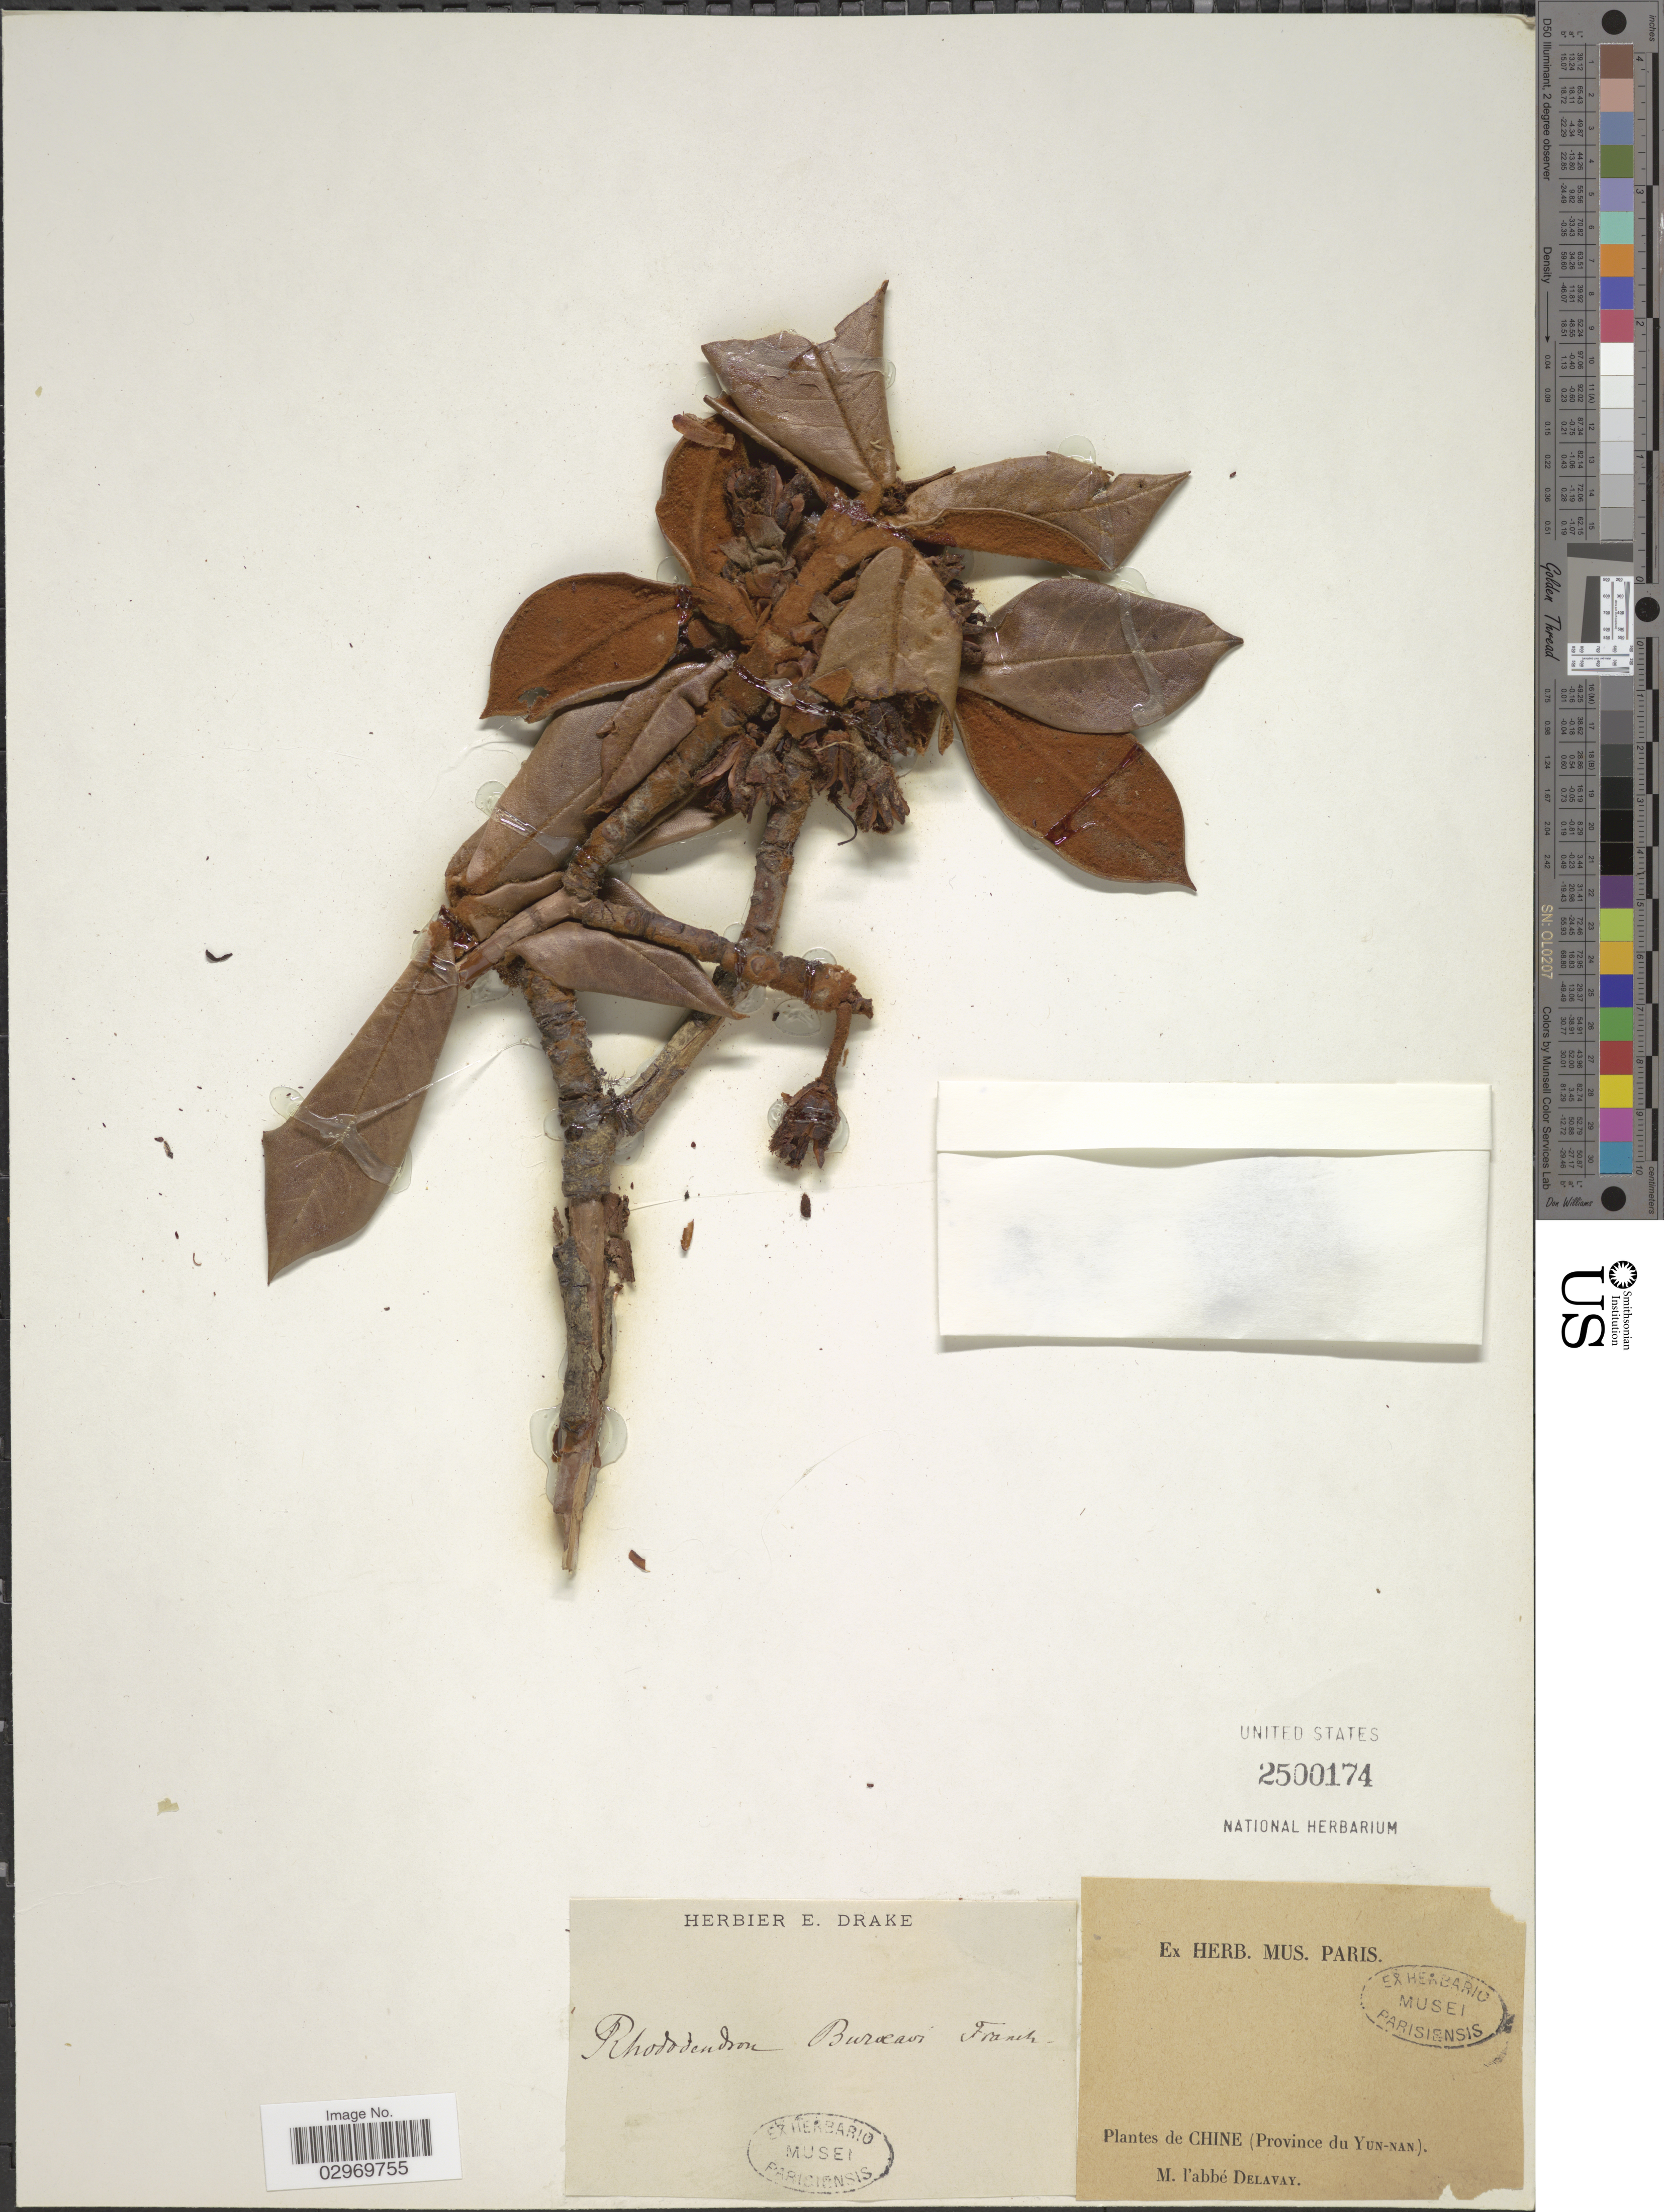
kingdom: Plantae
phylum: Tracheophyta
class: Magnoliopsida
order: Ericales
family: Ericaceae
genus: Rhododendron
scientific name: Rhododendron bureavii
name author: Franch.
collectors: P. Delavay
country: China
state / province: Yunnan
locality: Plantes de Chine (Province du Yun-nan).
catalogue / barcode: US 2500174